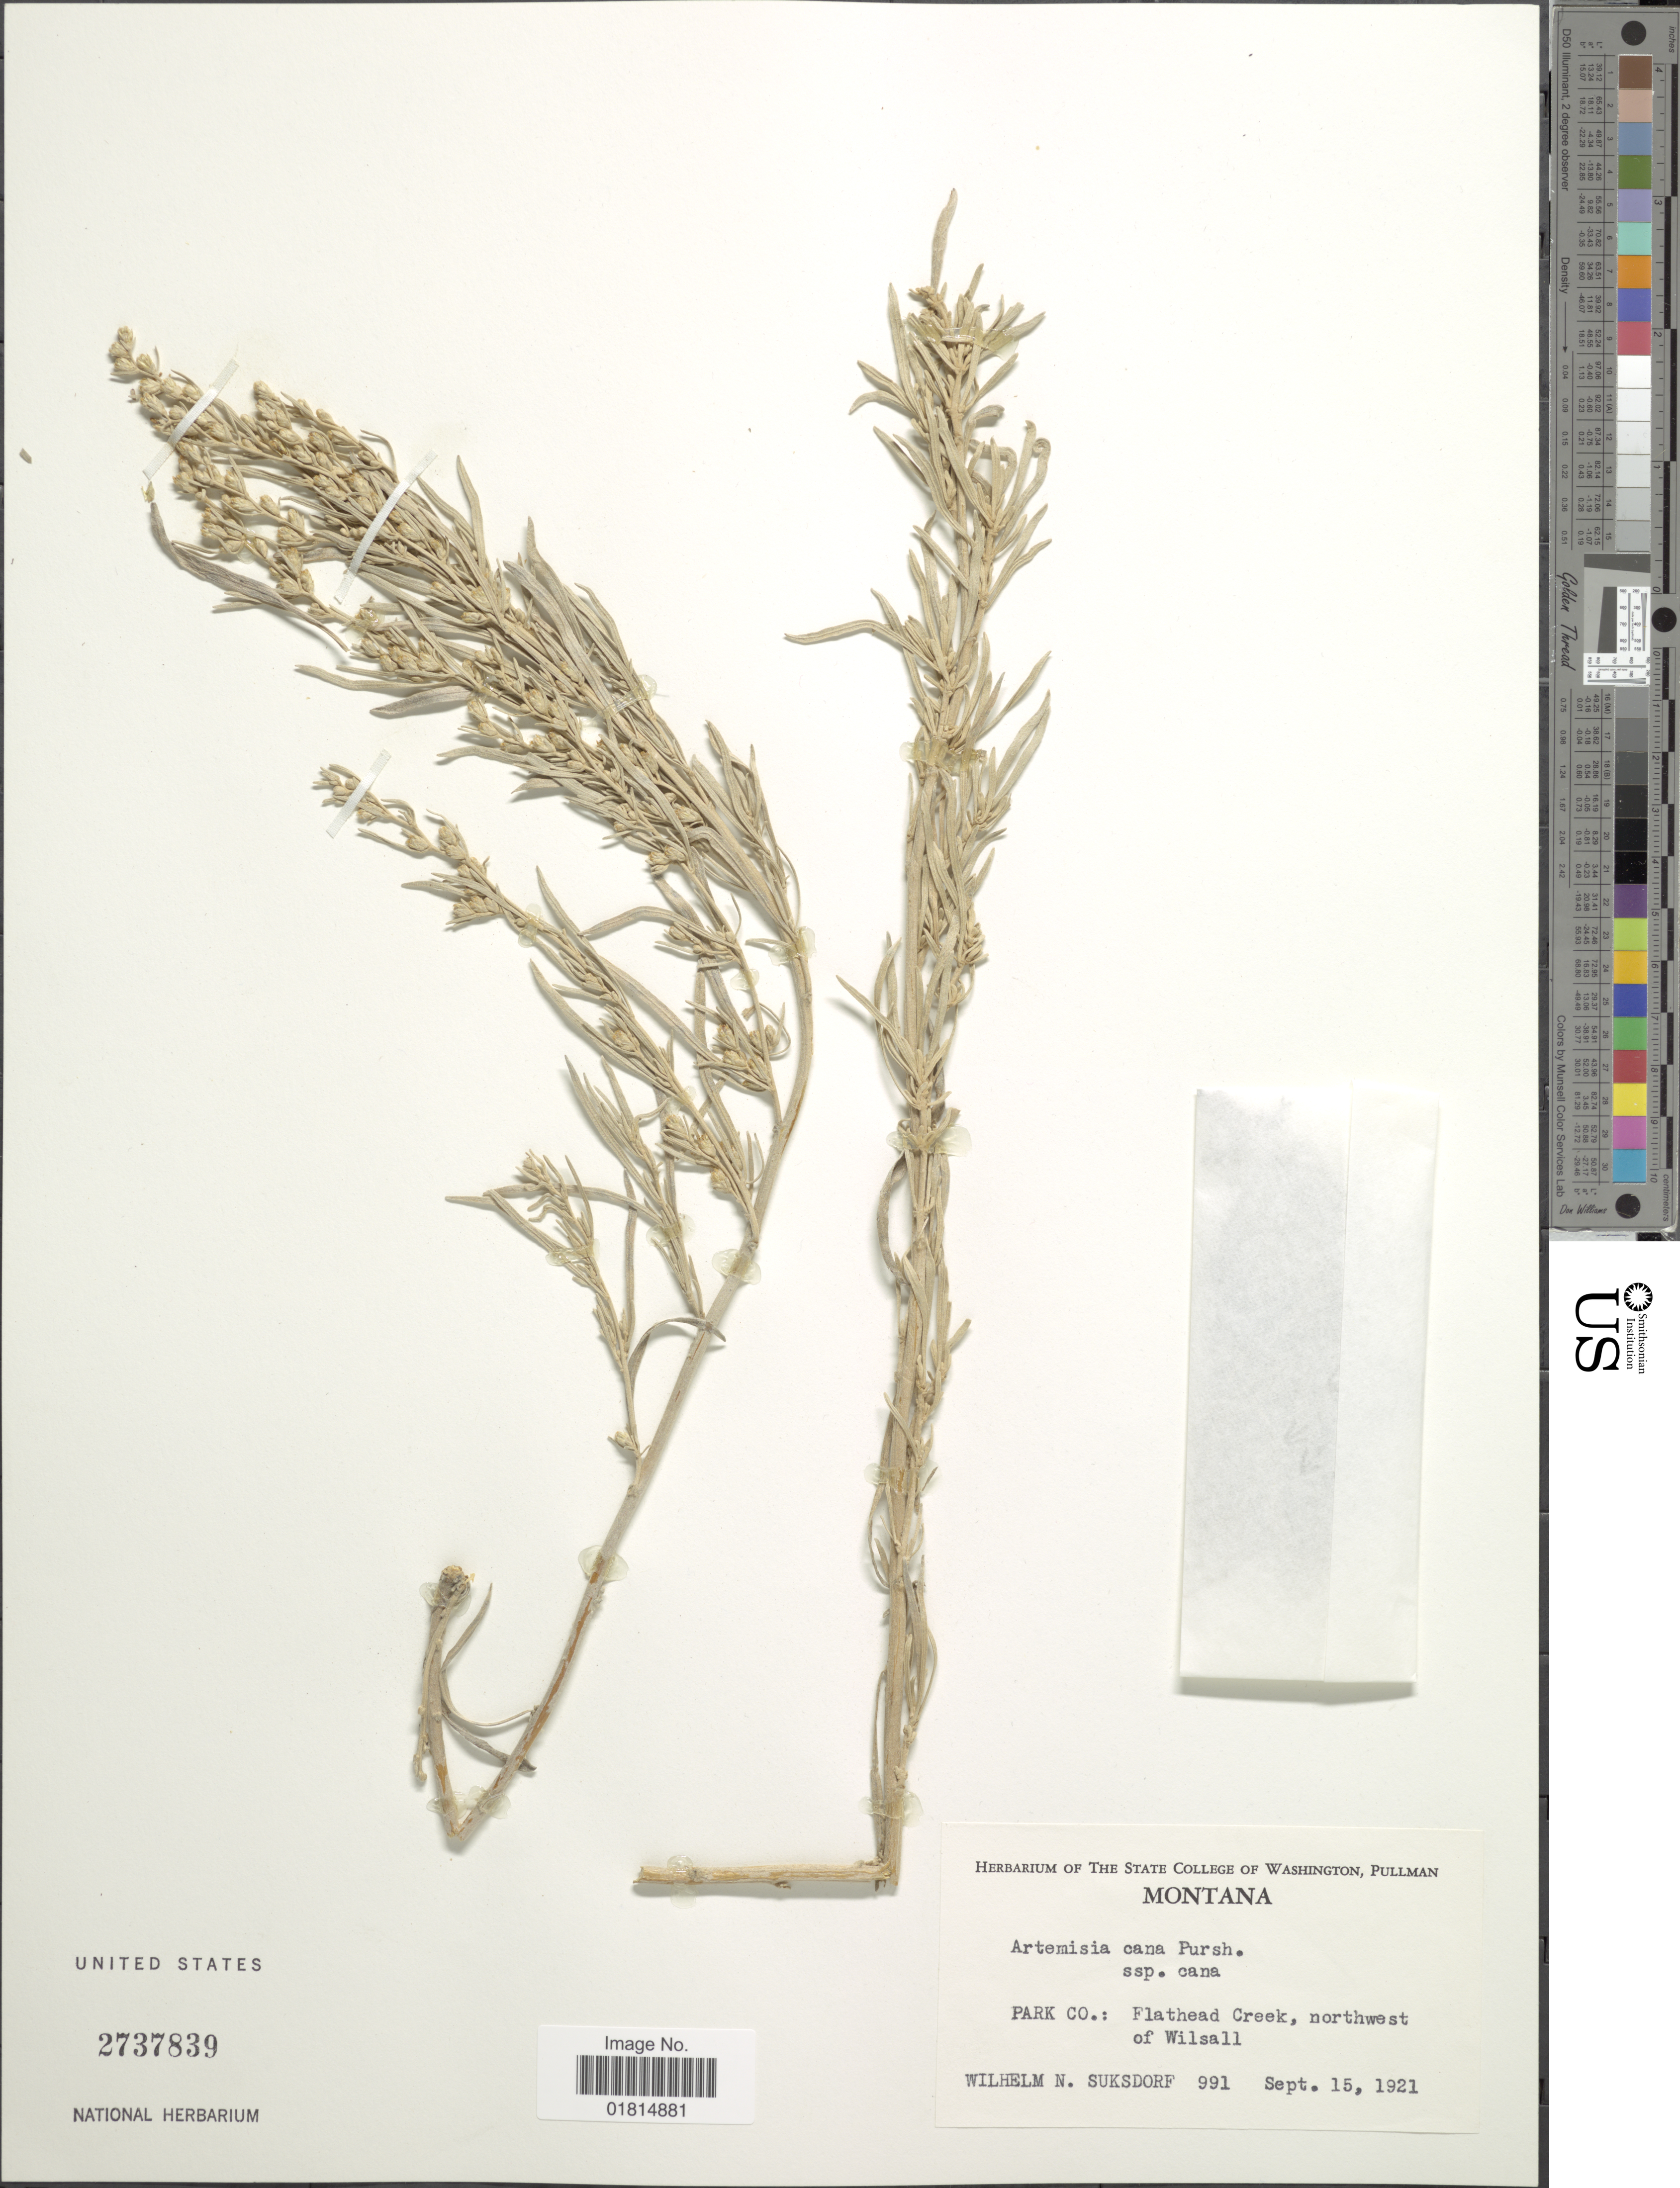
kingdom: Plantae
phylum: Tracheophyta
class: Magnoliopsida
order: Asterales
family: Asteraceae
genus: Artemisia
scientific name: Artemisia cana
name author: Pursh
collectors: W. N. Suksdorf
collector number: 991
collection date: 1921-09-15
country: United States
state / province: Montana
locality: Park Co.: Flathead Creek, northwest of Wilsall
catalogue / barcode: US 2737839